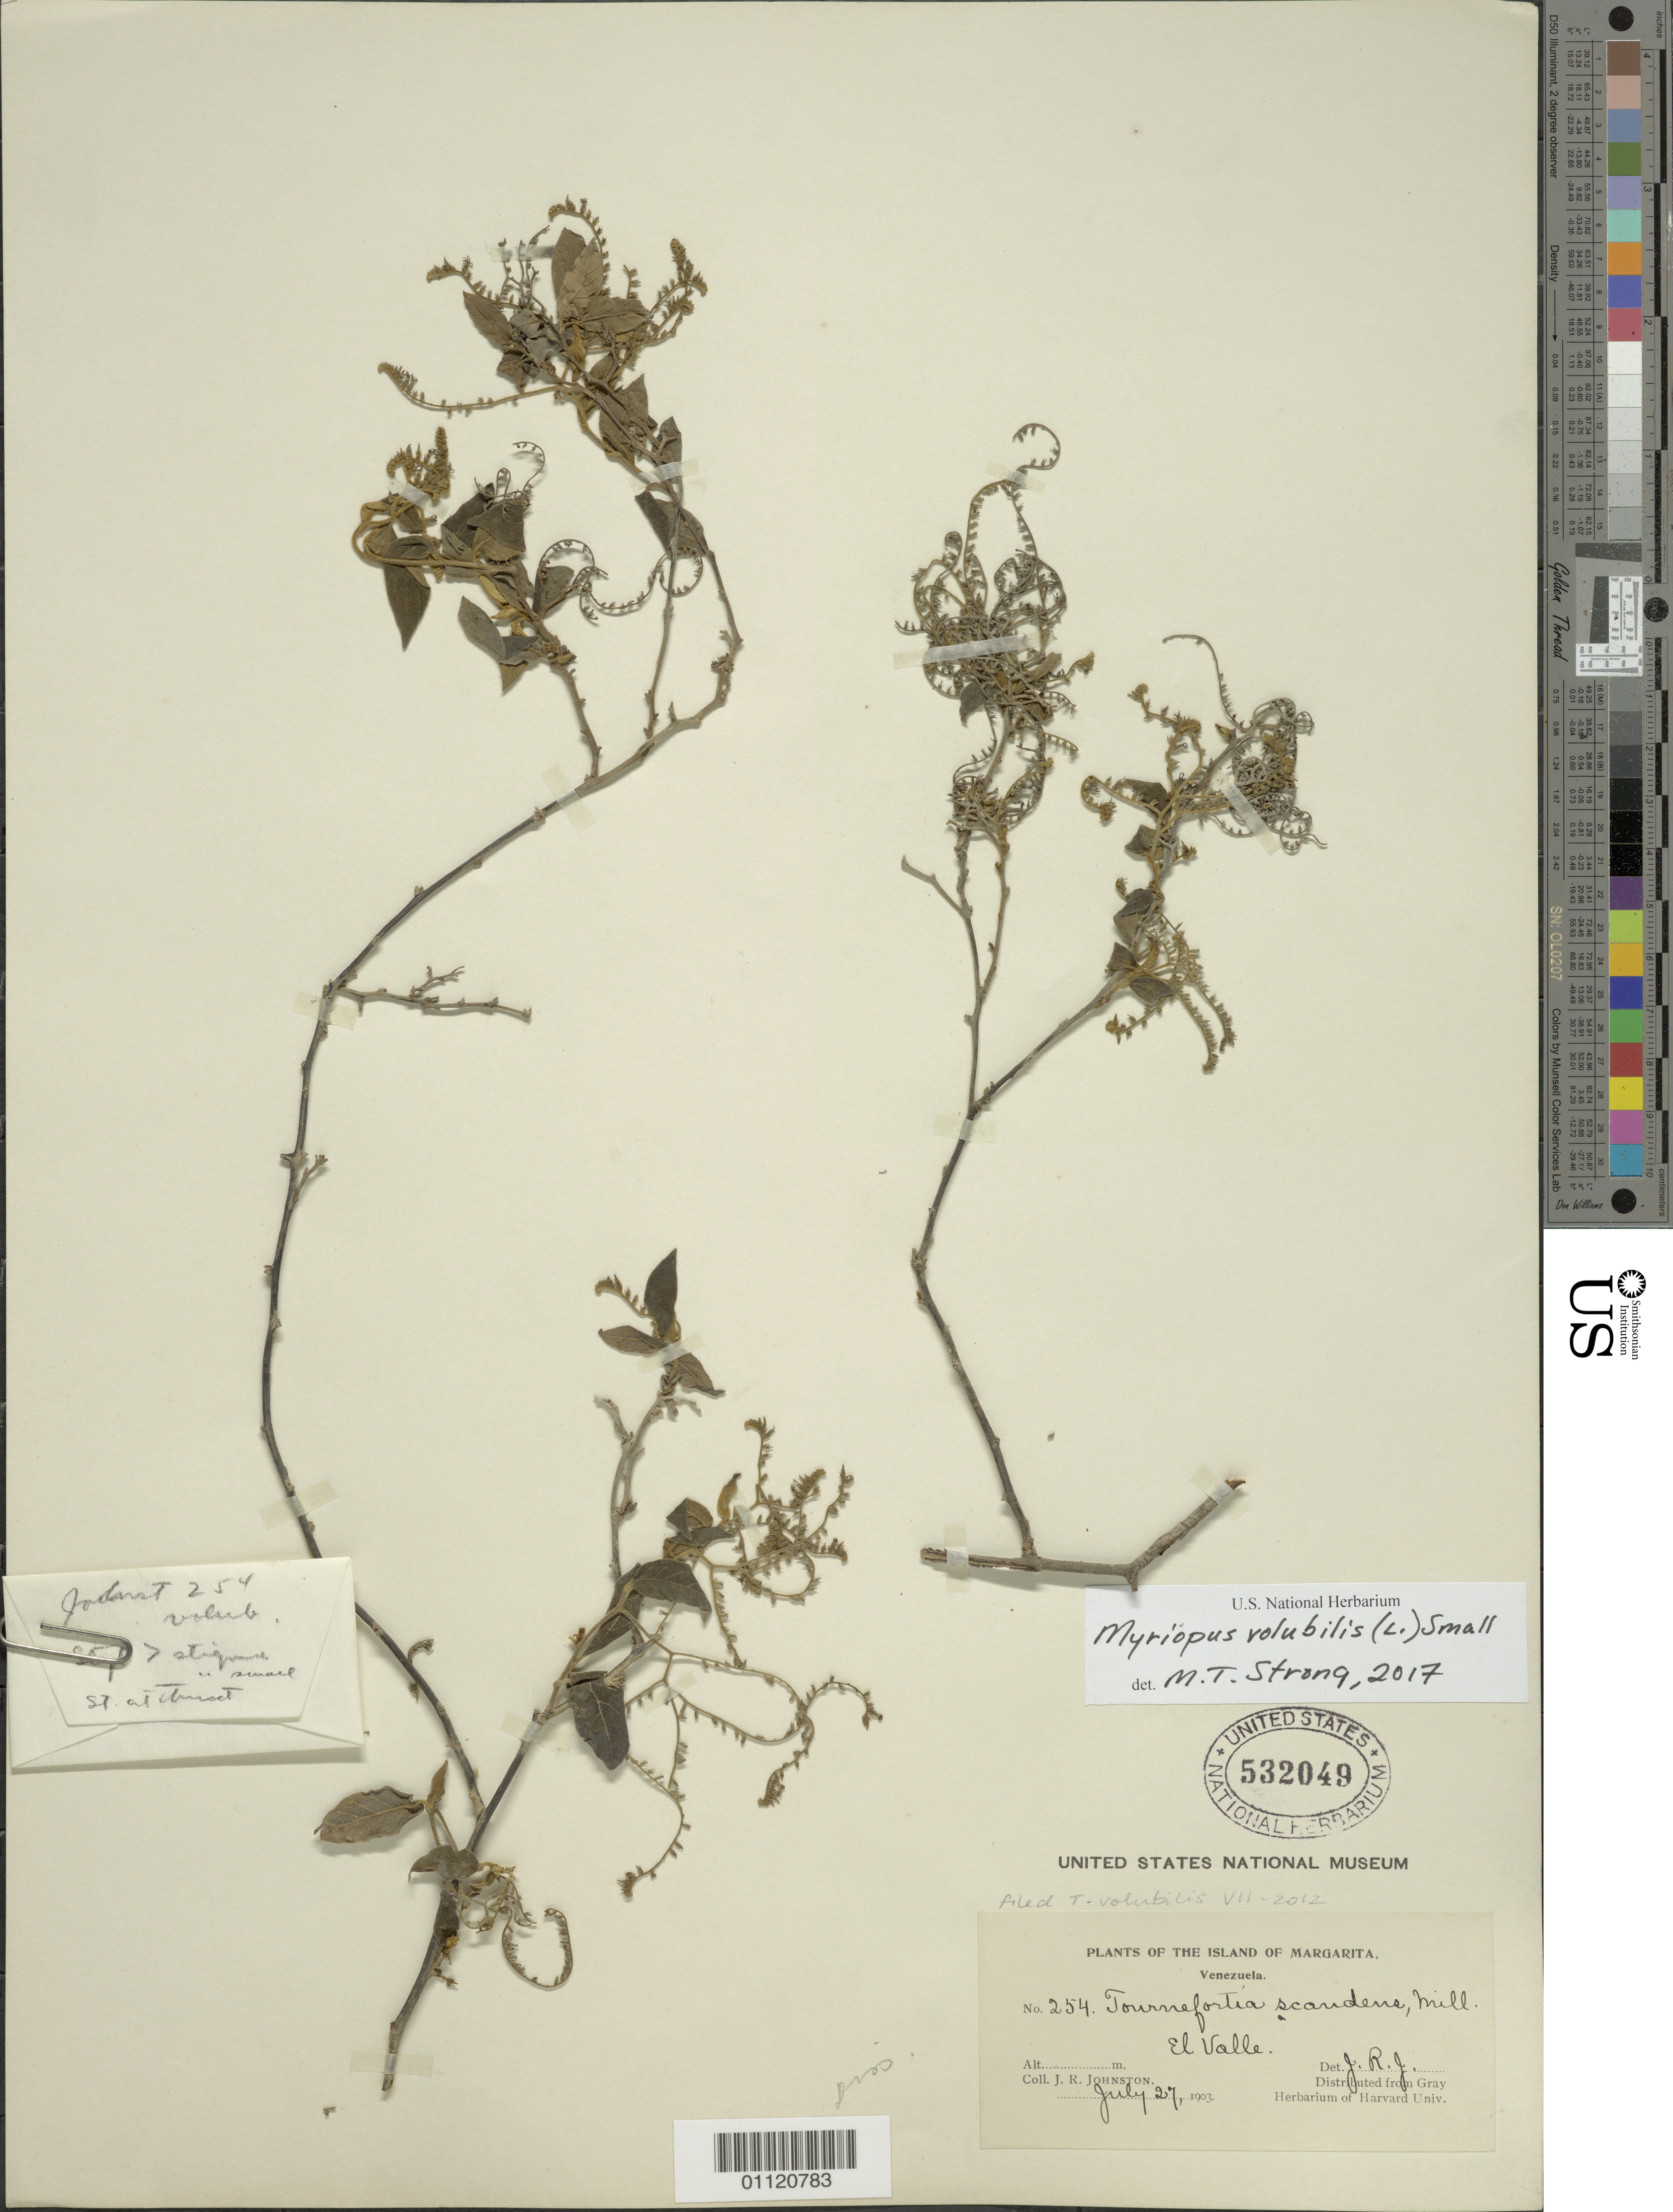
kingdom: Plantae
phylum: Tracheophyta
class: Magnoliopsida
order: Boraginales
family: Heliotropiaceae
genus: Myriopus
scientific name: Myriopus volubilis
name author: (L.) Small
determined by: Strong, Mark T., (BOT), Smithsonian Institution - National Museum of Natural History (UNITED STATES)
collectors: J. Johnston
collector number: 254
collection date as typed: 27 Jul 1903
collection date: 1903-07-27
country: Venezuela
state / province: Nueva Esparta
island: Margarita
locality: El Valle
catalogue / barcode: US 532049